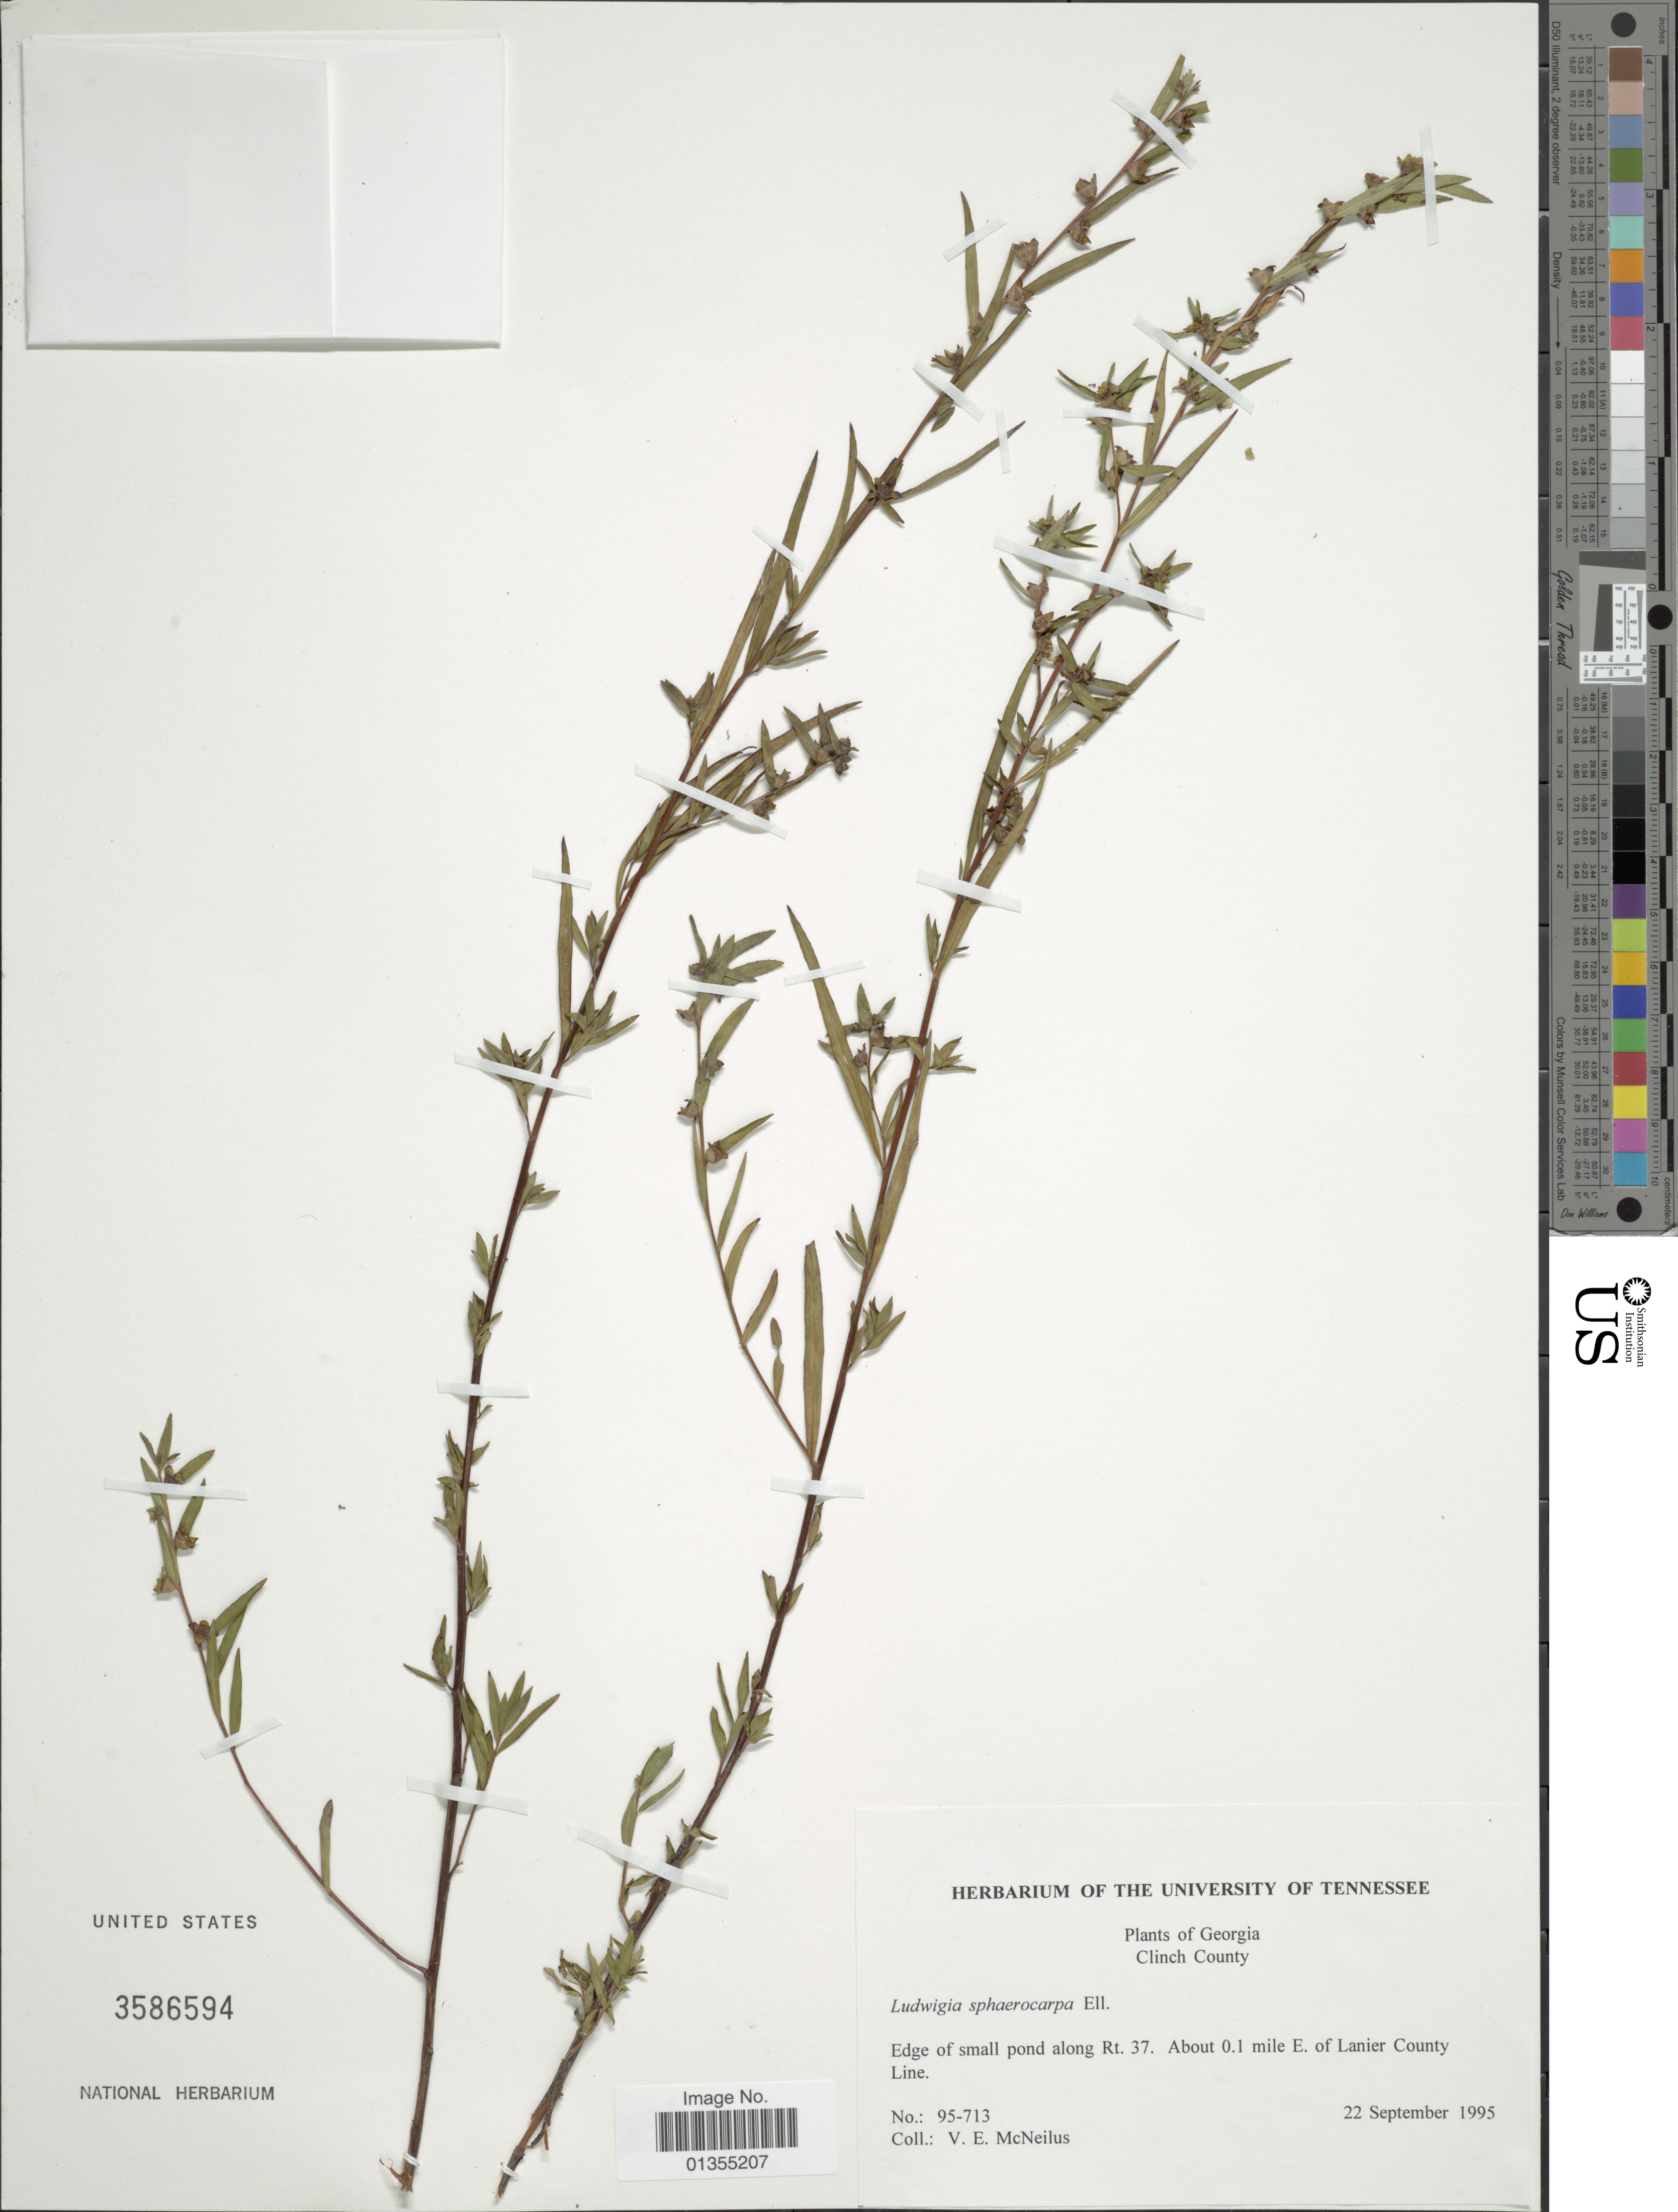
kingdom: Plantae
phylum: Tracheophyta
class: Magnoliopsida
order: Myrtales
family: Onagraceae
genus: Ludwigia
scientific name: Ludwigia sphaerocarpa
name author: Elliott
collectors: V. Mcneilus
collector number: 95-713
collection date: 1995-09-22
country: United States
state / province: Georgia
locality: Clinch County. Edge of small pond along Rt. 37. About 0.1 mile E. of Lanier County Line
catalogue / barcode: US 3586594